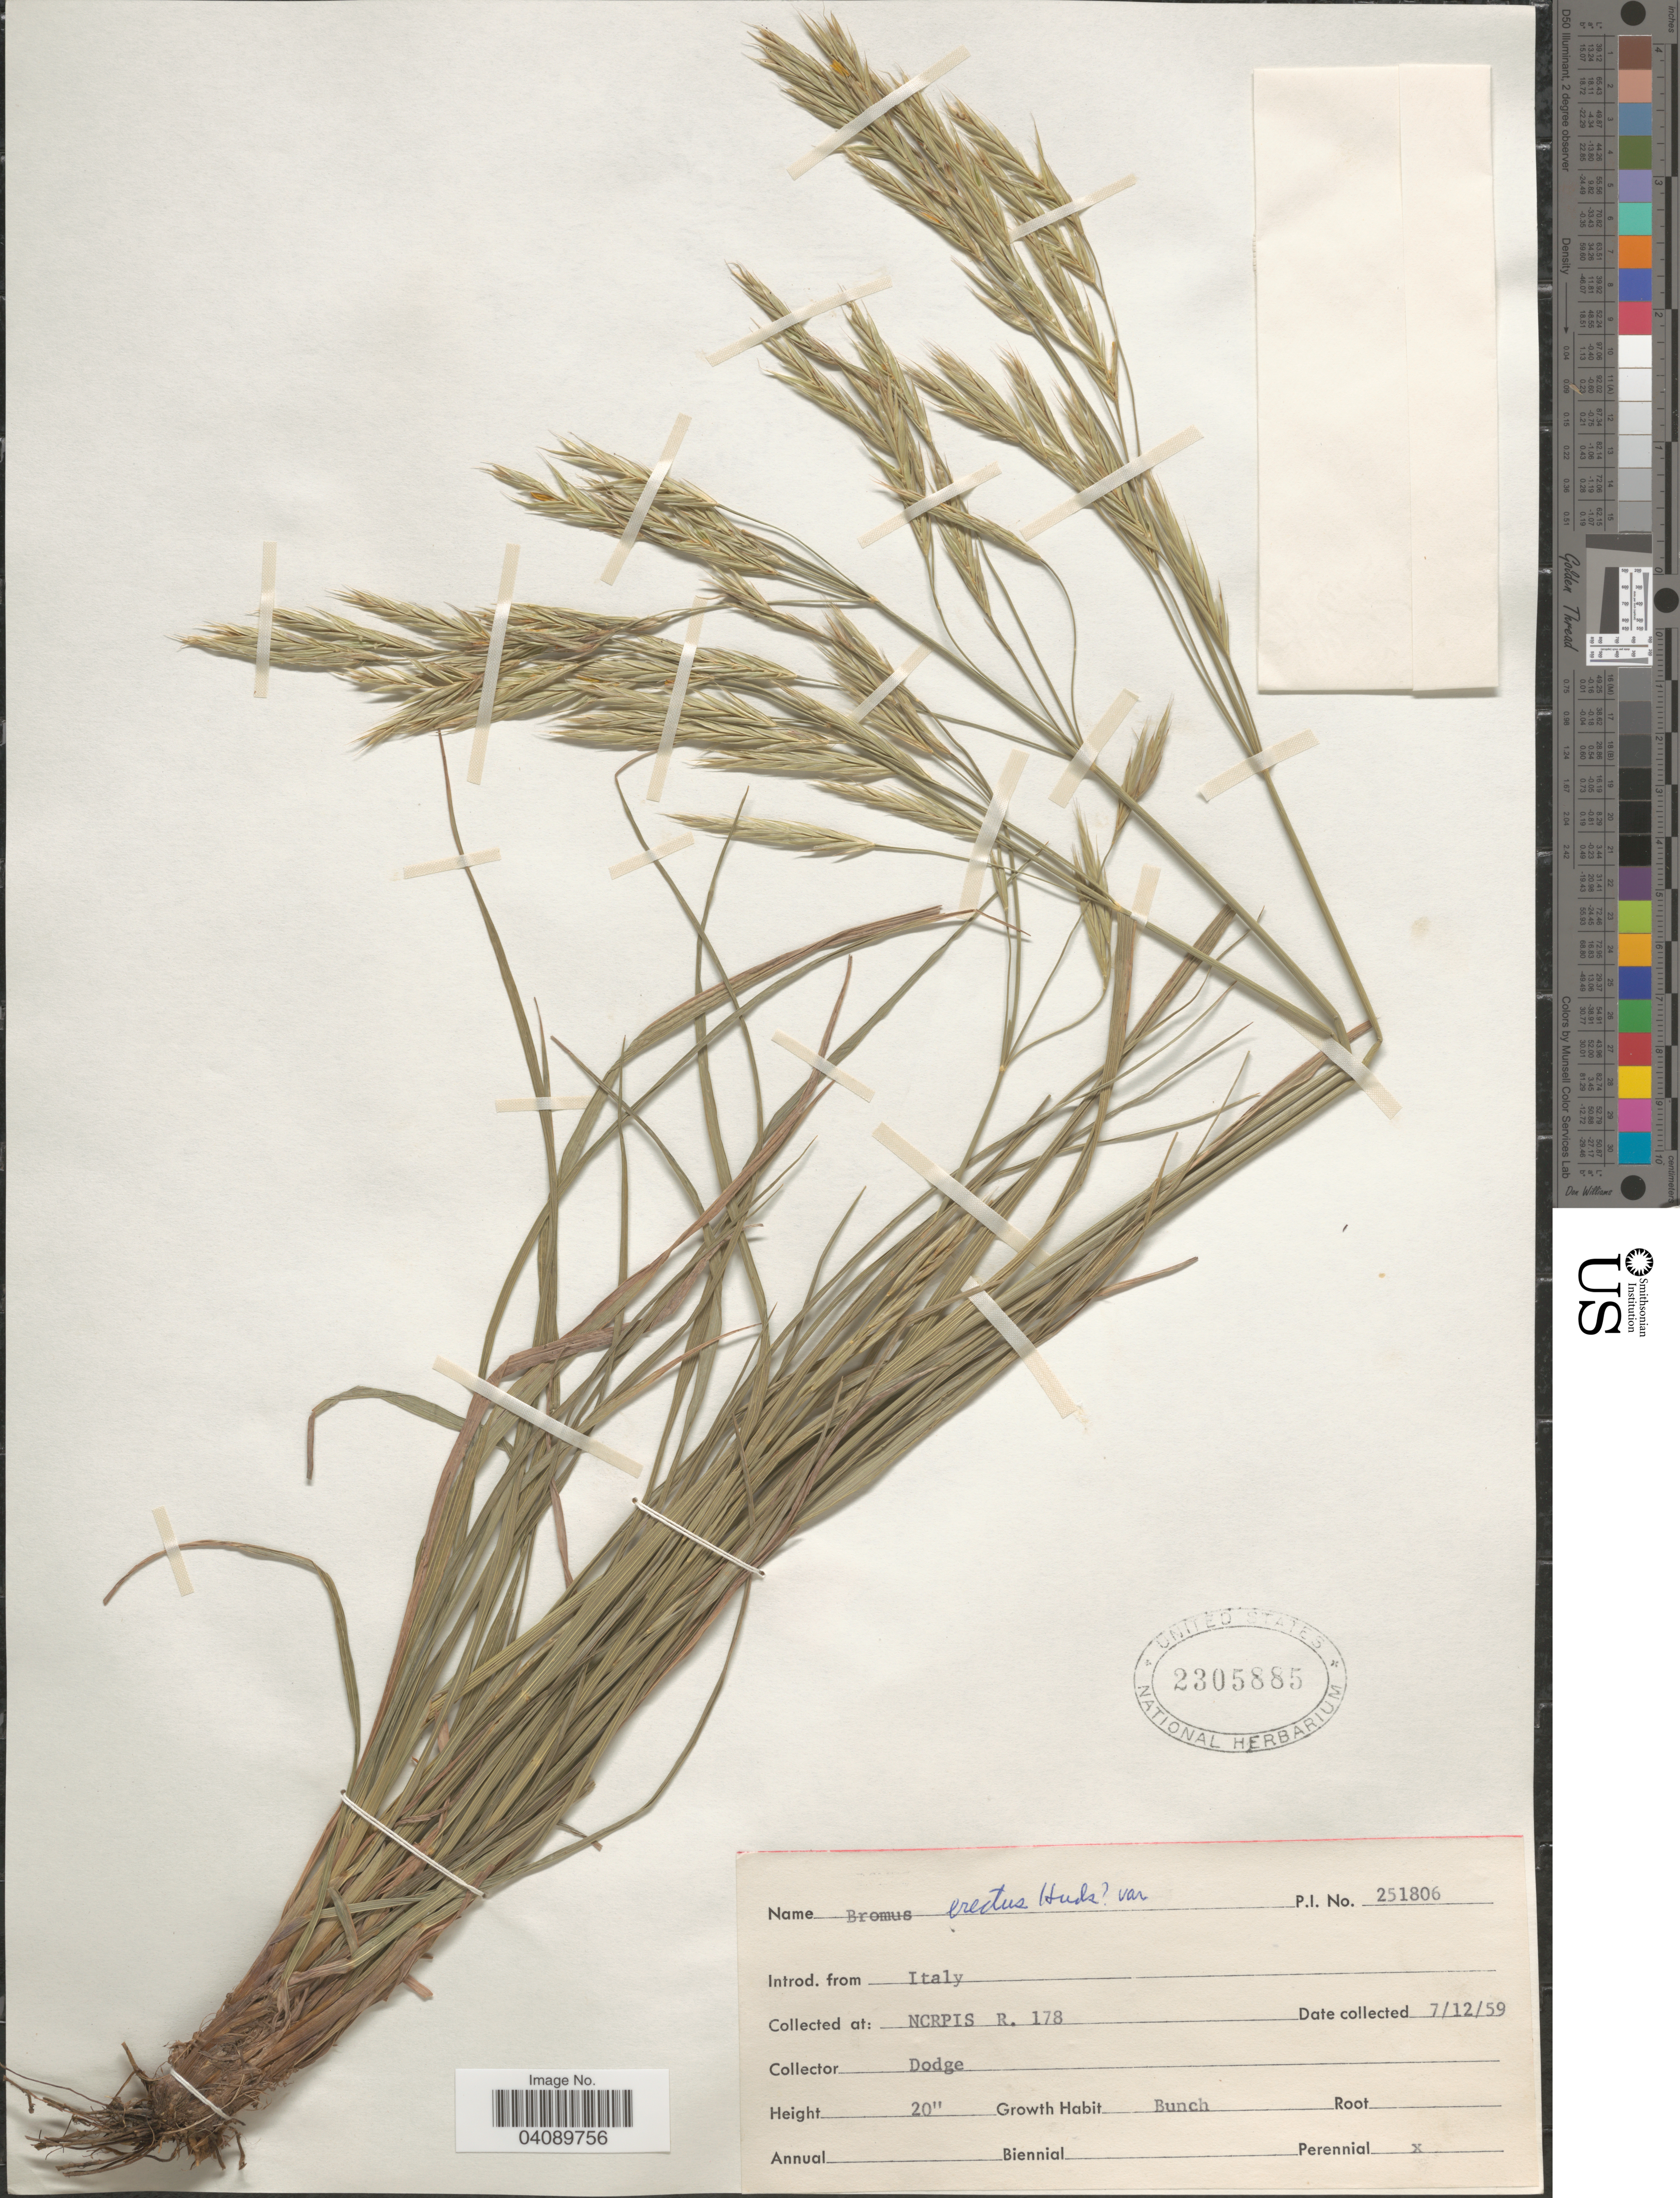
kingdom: Plantae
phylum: Tracheophyta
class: Liliopsida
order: Poales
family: Poaceae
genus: Bromus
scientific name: Bromus erectus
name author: Huds.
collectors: -. Dodge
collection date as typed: Transcribed d/m/y: 7/12/59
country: United States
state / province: Iowa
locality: NCRPIS R.178.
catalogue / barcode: US 2305885